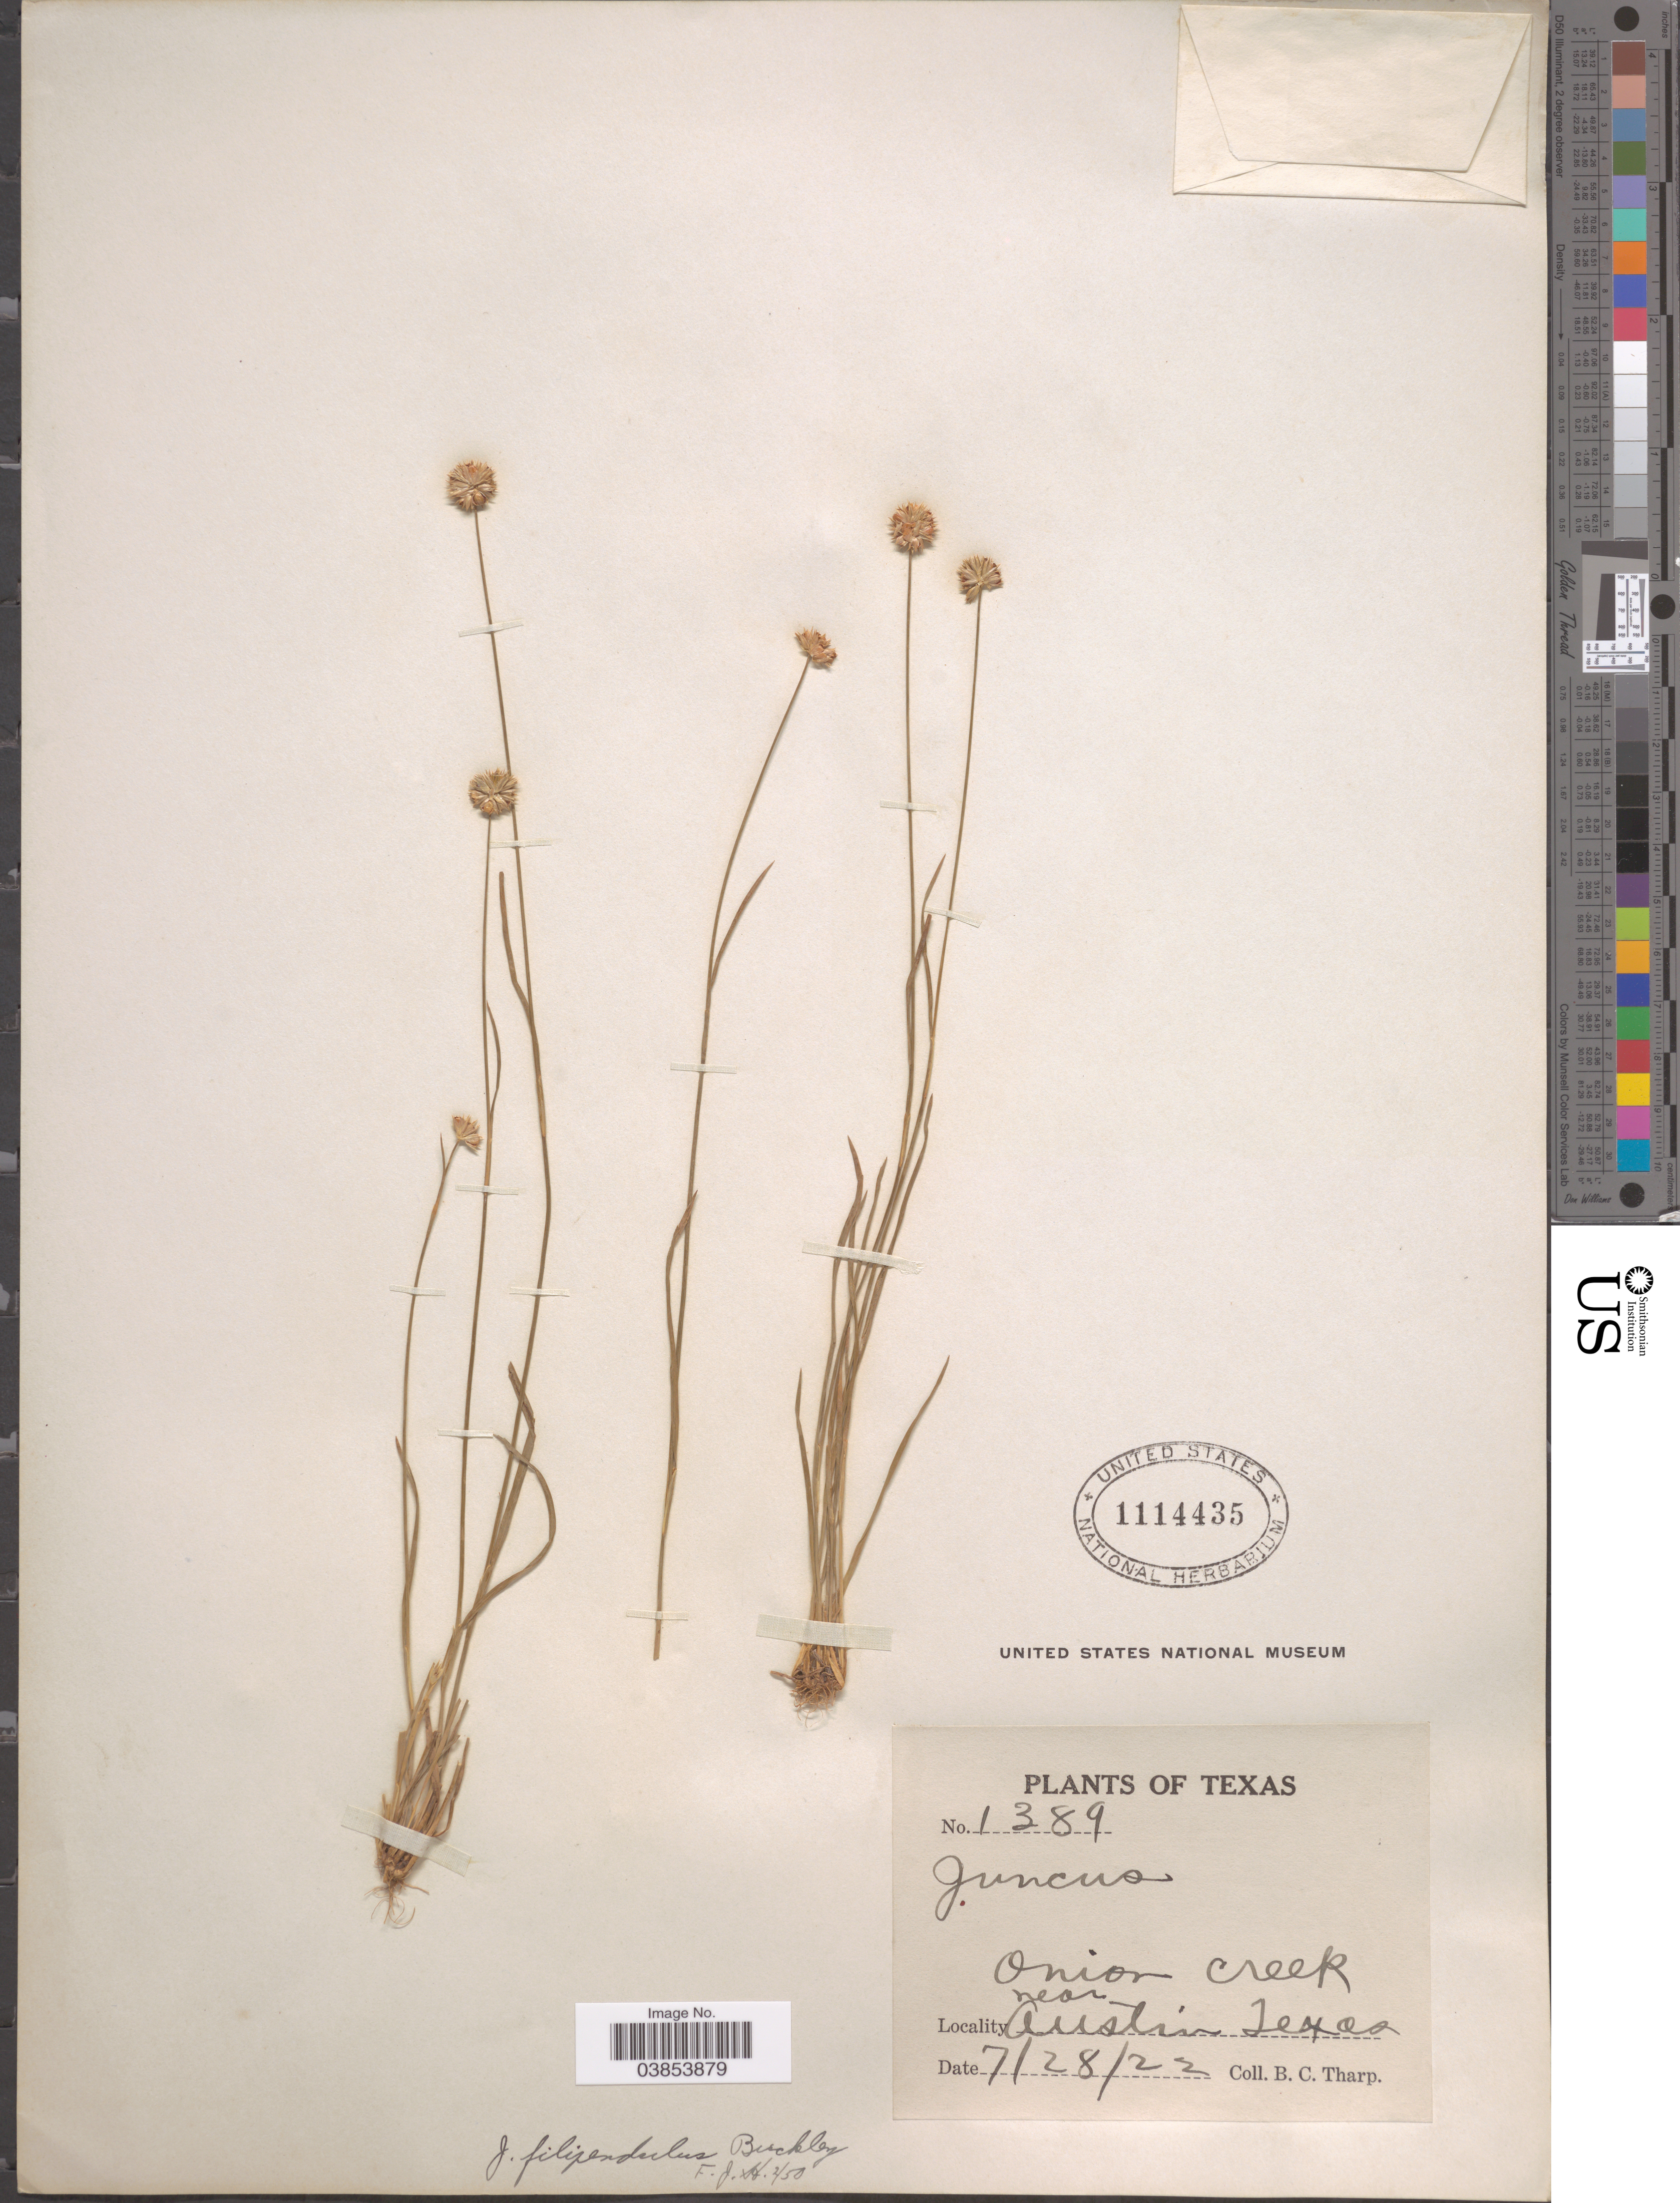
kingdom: Plantae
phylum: Tracheophyta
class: Liliopsida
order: Poales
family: Juncaceae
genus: Juncus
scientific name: Juncus filipendulus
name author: Buckley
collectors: B. C. Tharp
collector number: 1389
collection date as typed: Transcribed d/m/y: 28/7/22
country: United States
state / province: Texas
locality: Onion Creek near Austin.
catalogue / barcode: US 1114435